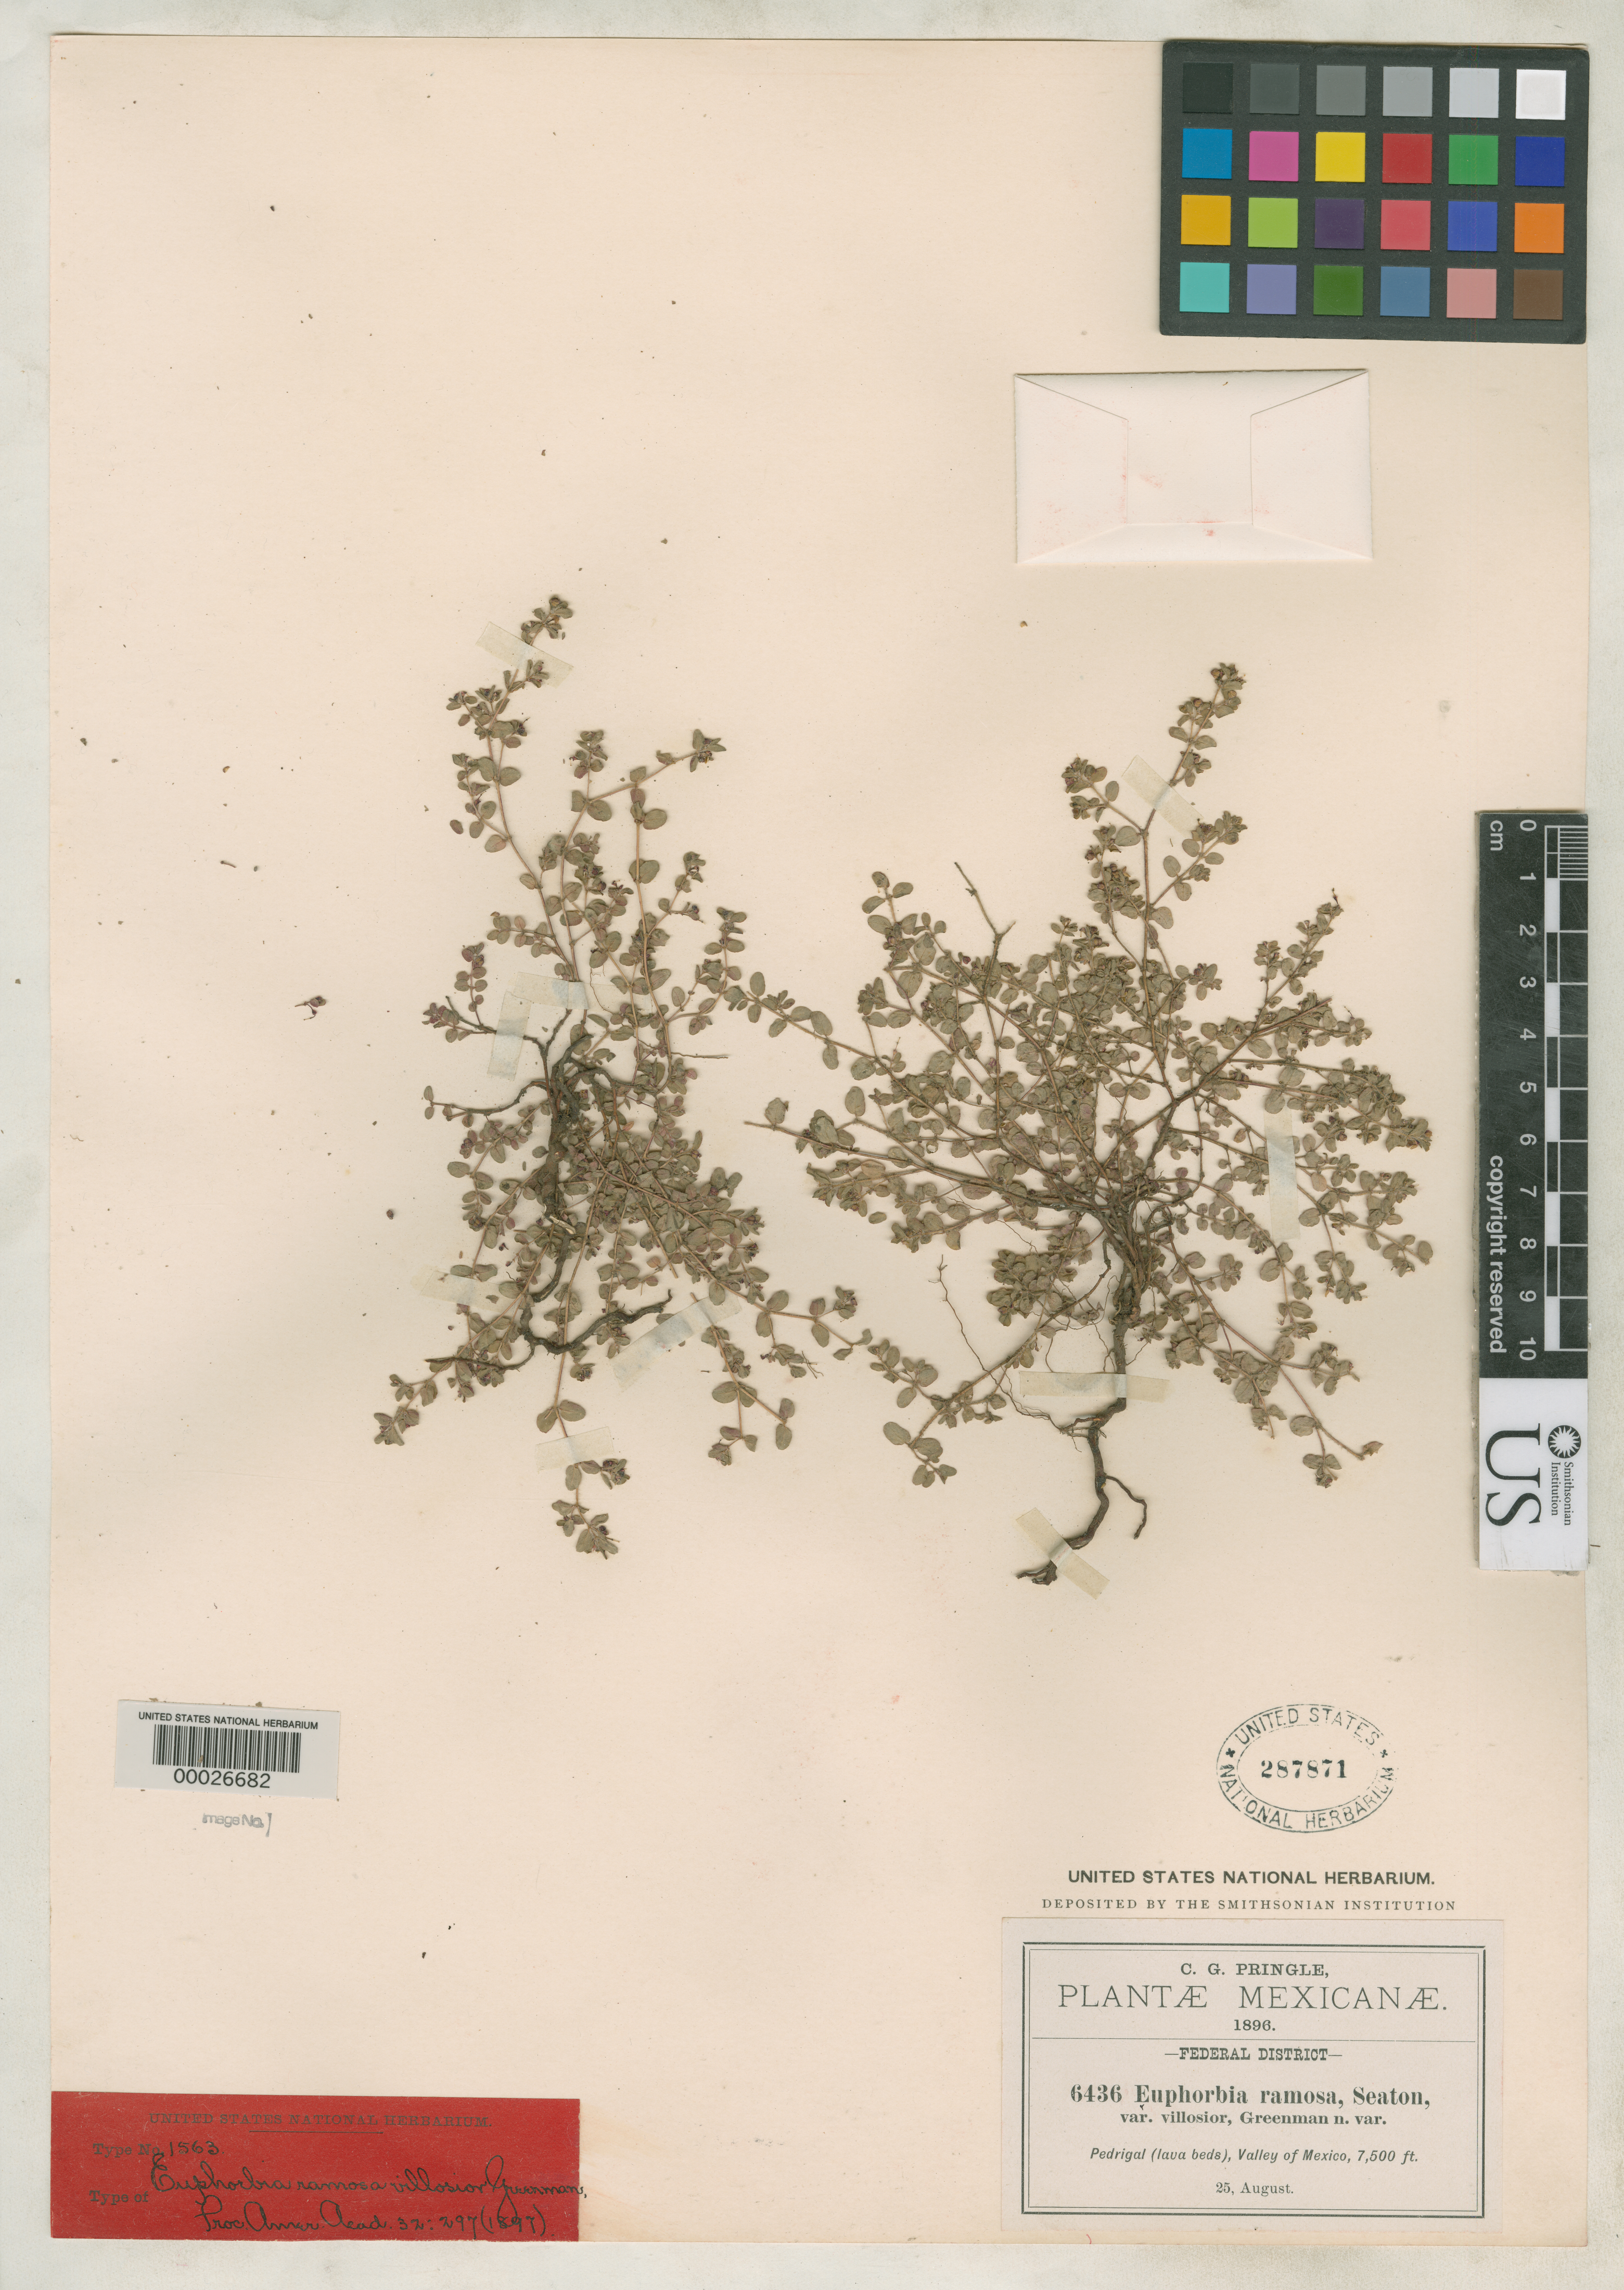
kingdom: Plantae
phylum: Tracheophyta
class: Magnoliopsida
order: Malpighiales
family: Euphorbiaceae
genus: Euphorbia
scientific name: Euphorbia ramosa var. villosior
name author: Greenm.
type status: Isotype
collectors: C. G. Pringle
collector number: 6436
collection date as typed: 25 Aug 1896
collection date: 1896-08-25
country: Mexico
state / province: Distrito Federal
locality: Pedregal lava beds, Valley of Mexico.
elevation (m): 2300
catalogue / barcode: US 287871